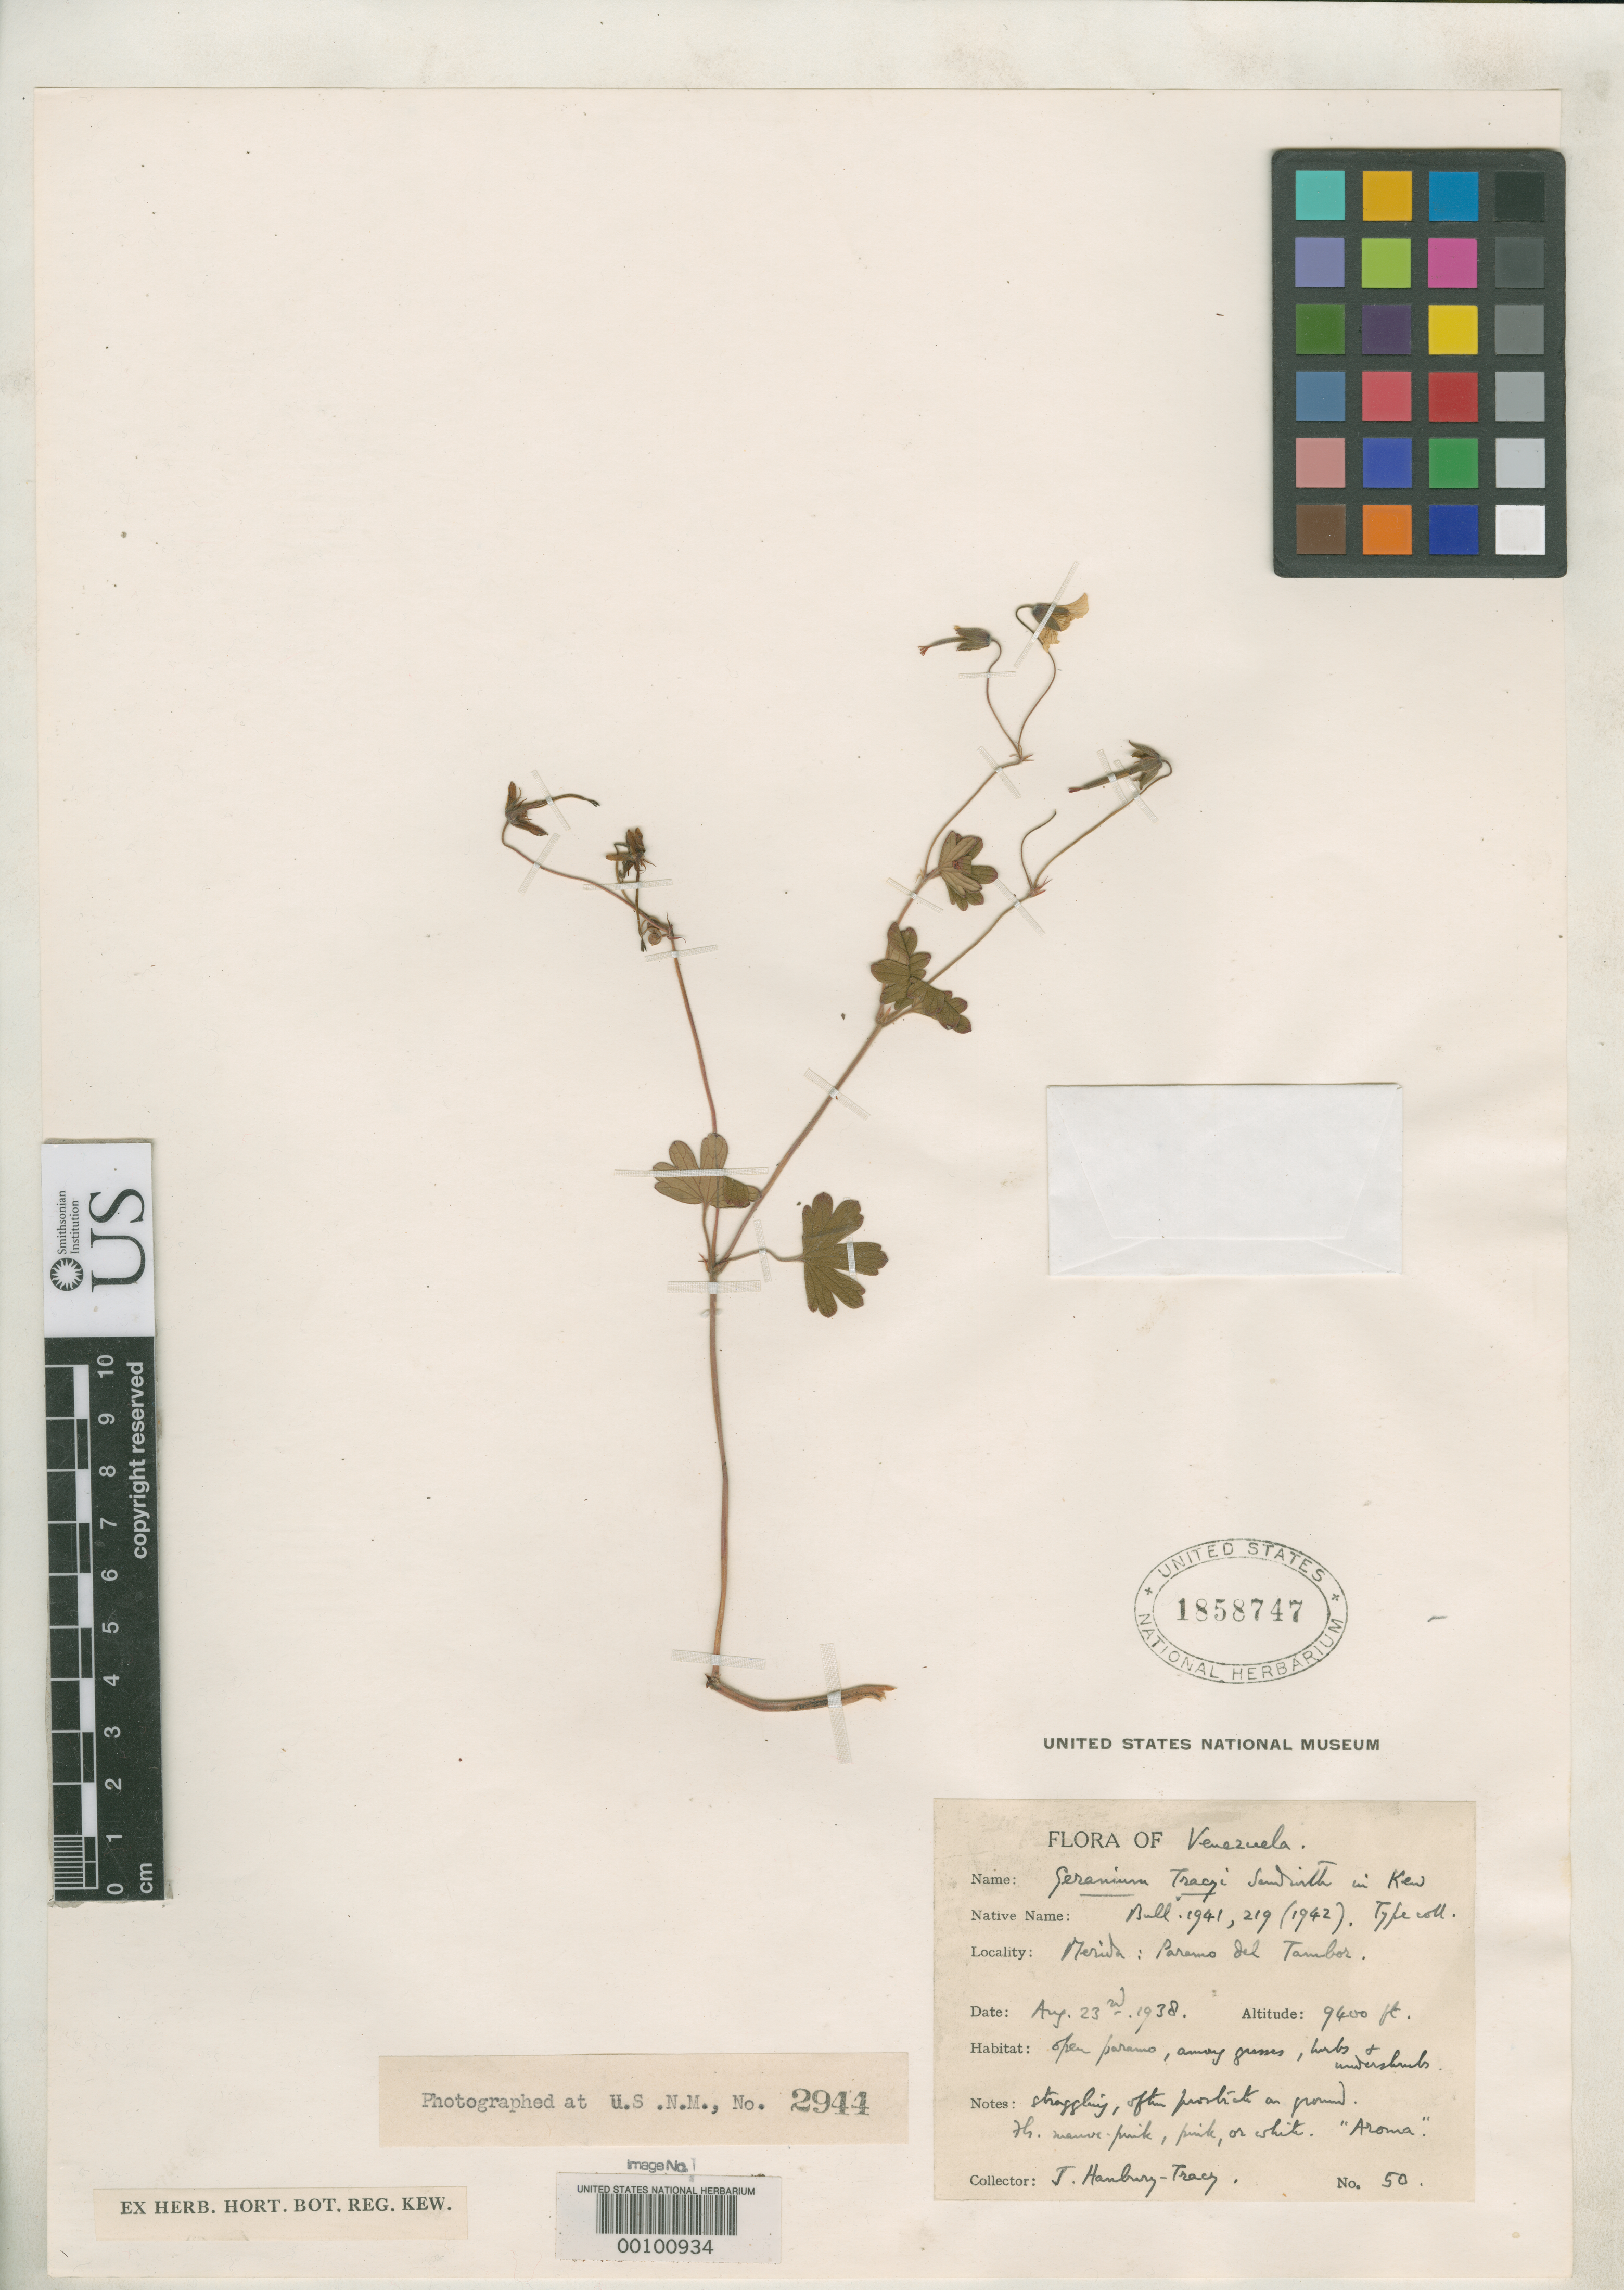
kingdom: Plantae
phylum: Tracheophyta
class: Magnoliopsida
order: Geraniales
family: Geraniaceae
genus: Geranium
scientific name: Geranium tracyi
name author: Sandwith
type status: Isotype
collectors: J. Hanbury-Tracy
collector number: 50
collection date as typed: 23 Aug 1938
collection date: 1938-08-23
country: Venezuela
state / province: Mérida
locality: Paramo del Tambor.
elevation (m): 2820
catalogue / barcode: US 1858747